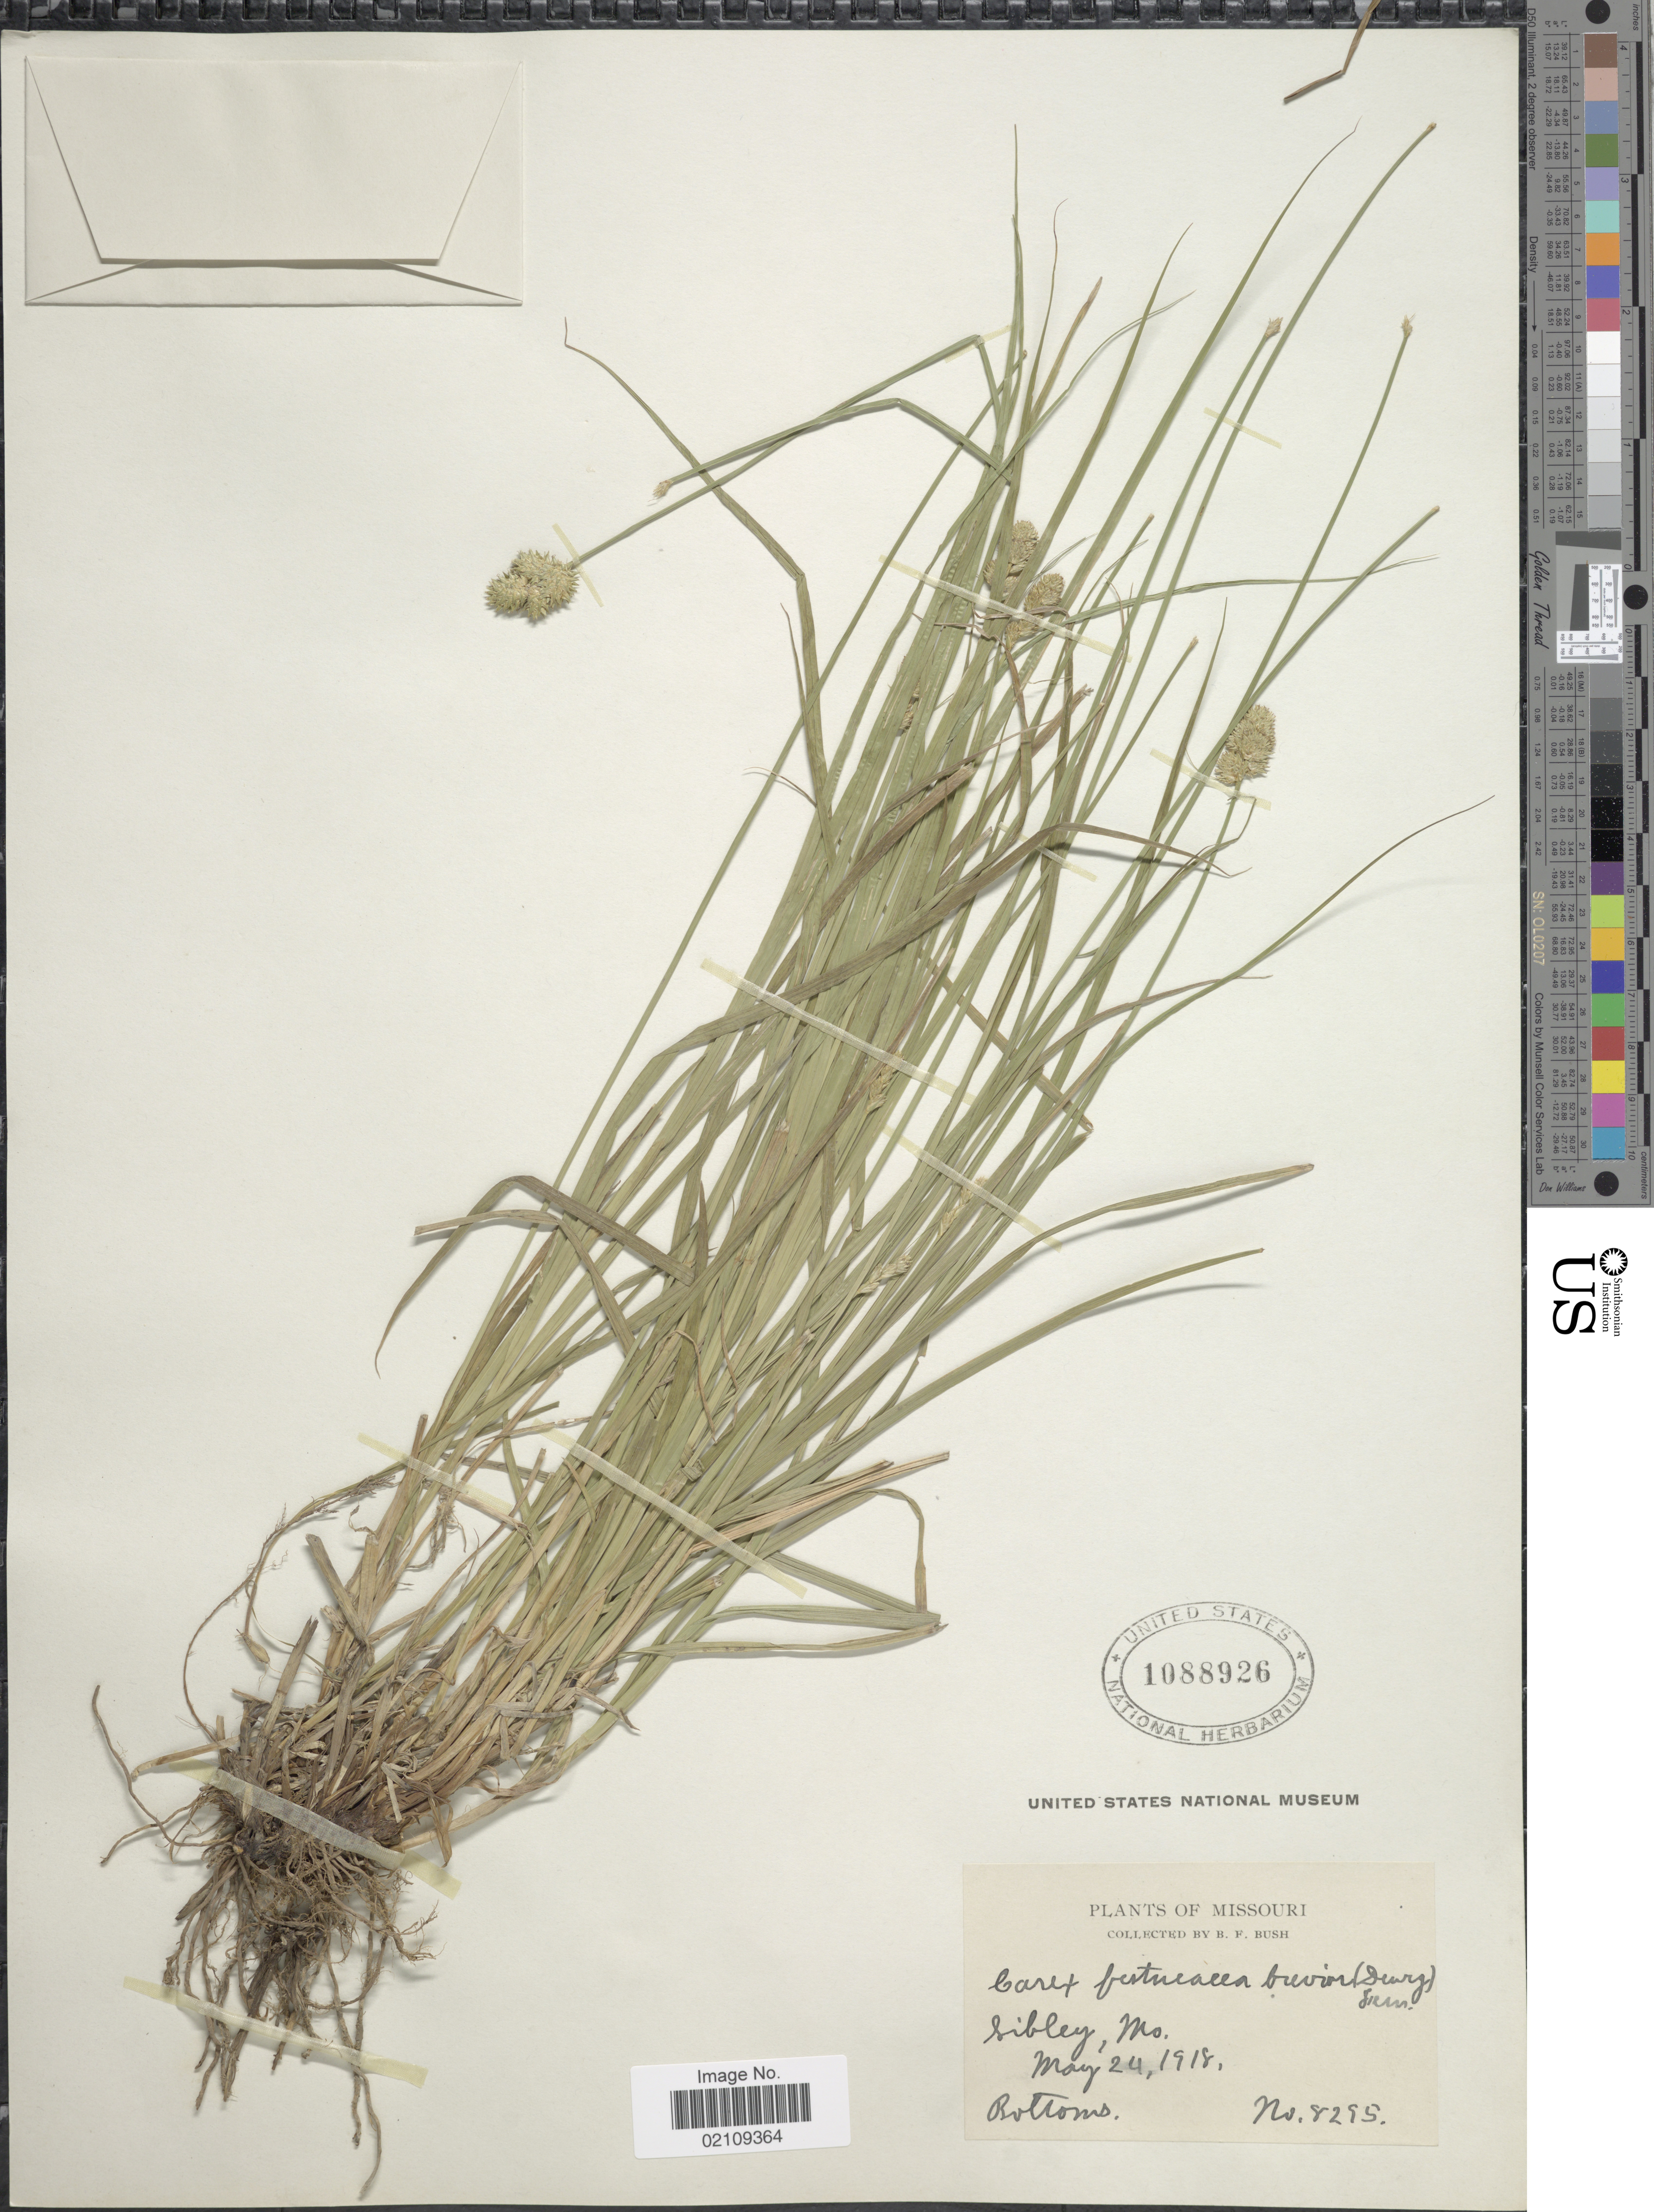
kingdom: Plantae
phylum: Tracheophyta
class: Liliopsida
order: Poales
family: Cyperaceae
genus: Carex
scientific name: Carex festucacea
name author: Willd.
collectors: B. F. Bush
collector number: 8295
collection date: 1918-05-24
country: United States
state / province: Missouri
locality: Sibley, Bottoms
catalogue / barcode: US 1088926